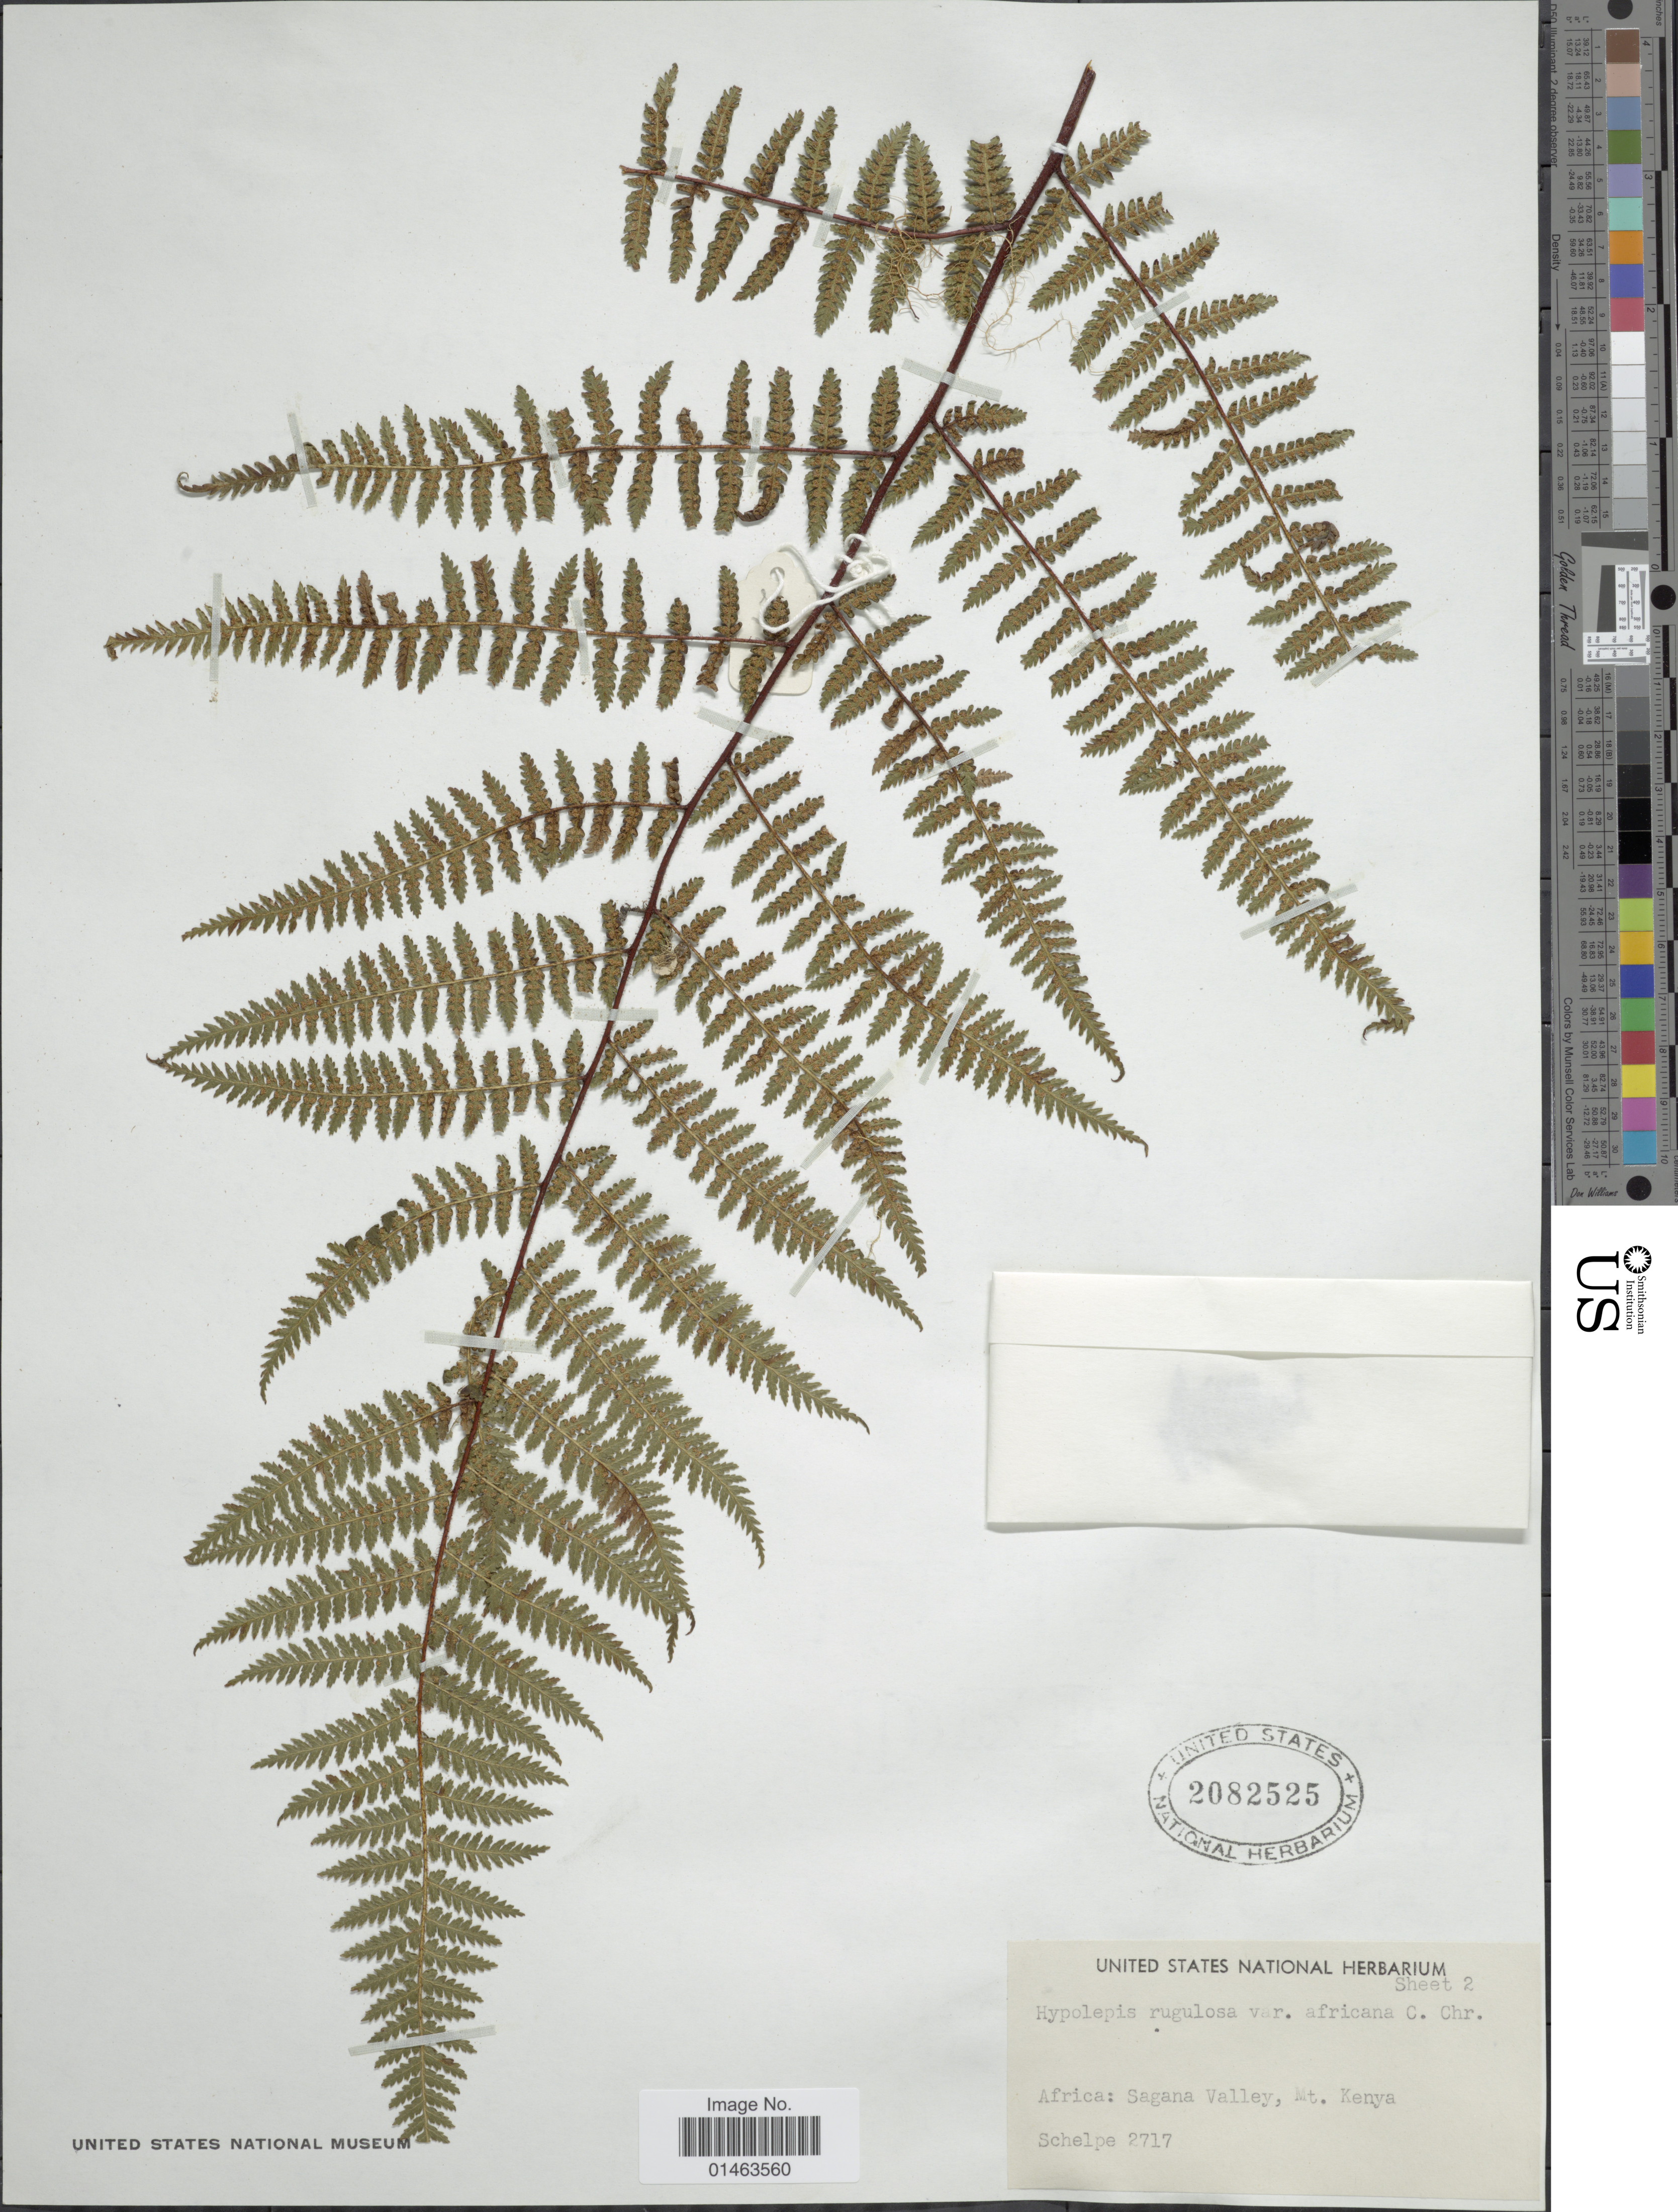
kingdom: Plantae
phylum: Tracheophyta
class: Polypodiopsida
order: Polypodiales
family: Dennstaedtiaceae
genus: Hypolepis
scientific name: Hypolepis rugosula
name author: (Labill.) J. Sm.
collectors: -- Schelpe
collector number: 2717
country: Kenya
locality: Africa: Sagana Valley, Mt. Kenya.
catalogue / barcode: US 2082525